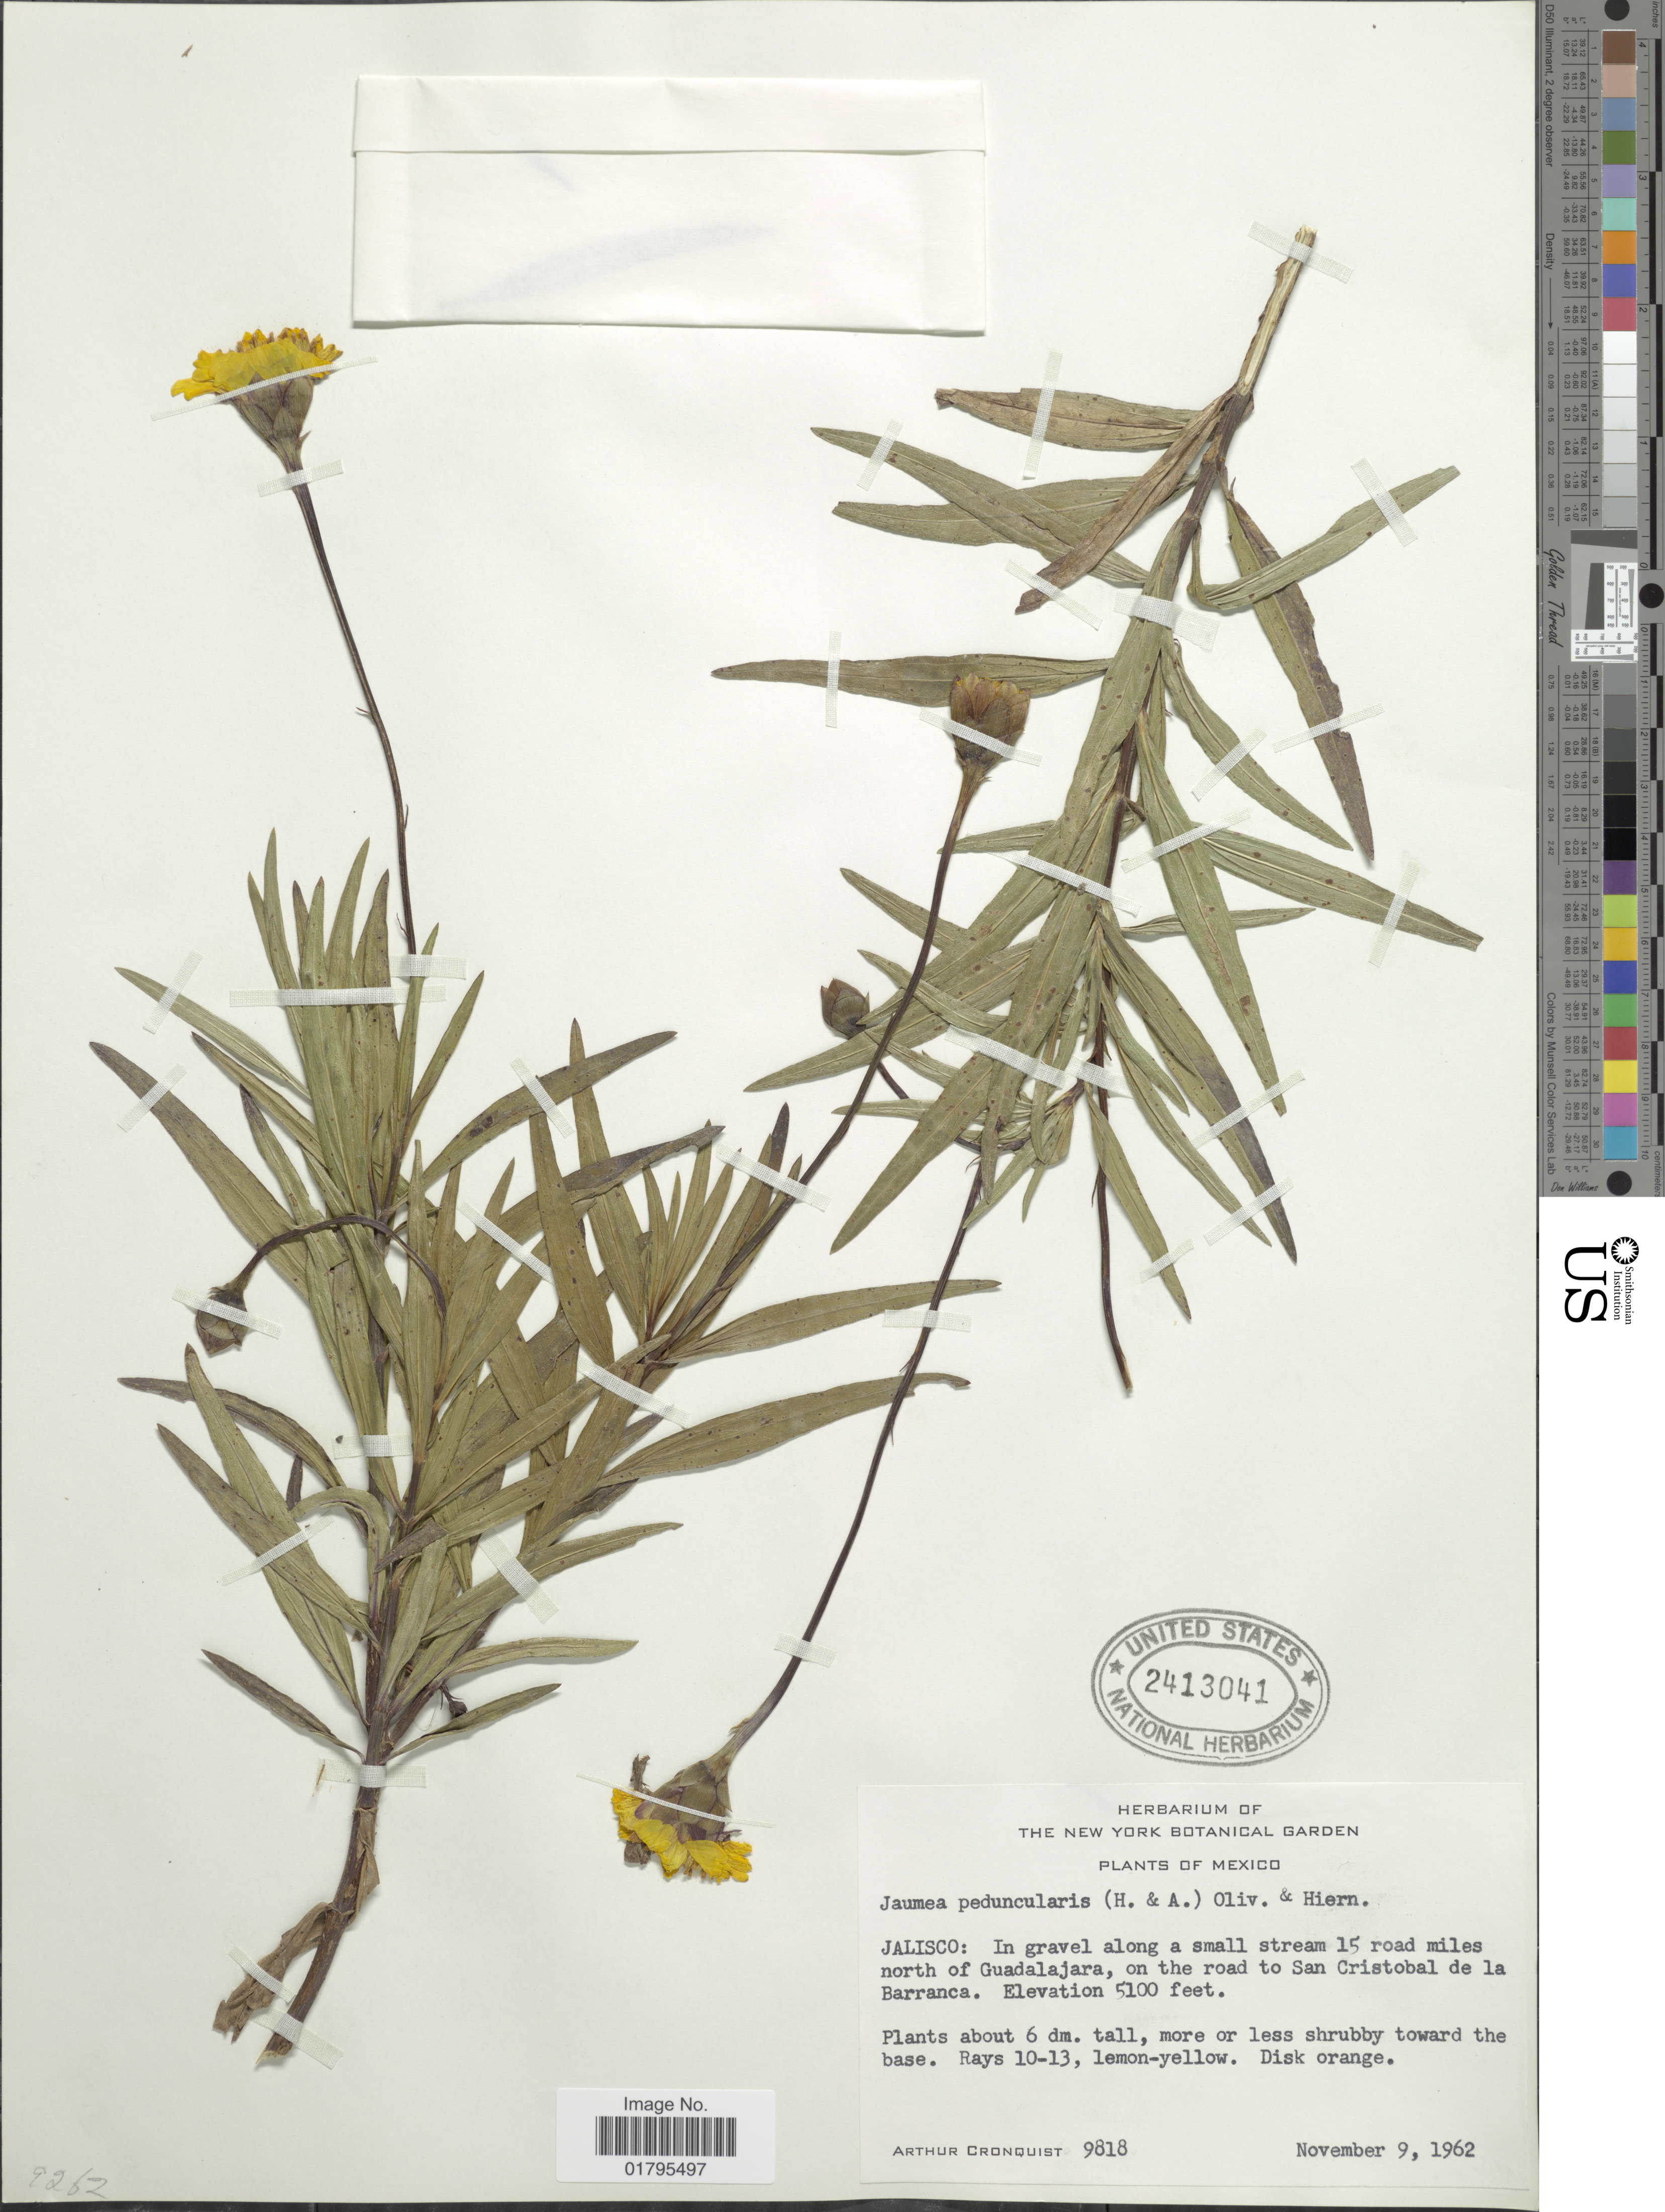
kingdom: Plantae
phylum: Tracheophyta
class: Magnoliopsida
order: Asterales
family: Asteraceae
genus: Jaumea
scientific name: Jaumea peduncularis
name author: (Hook.) Benth. & Hook. f. ex Oliv.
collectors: A. J. Cronquist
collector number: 9818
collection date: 1962-11-09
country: Mexico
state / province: Jalisco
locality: Jalisco: In gravel along a small stream 15 road miles north of Guadalajara, on the road to San Cristobal de la Barranca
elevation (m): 1554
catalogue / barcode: US 2413041